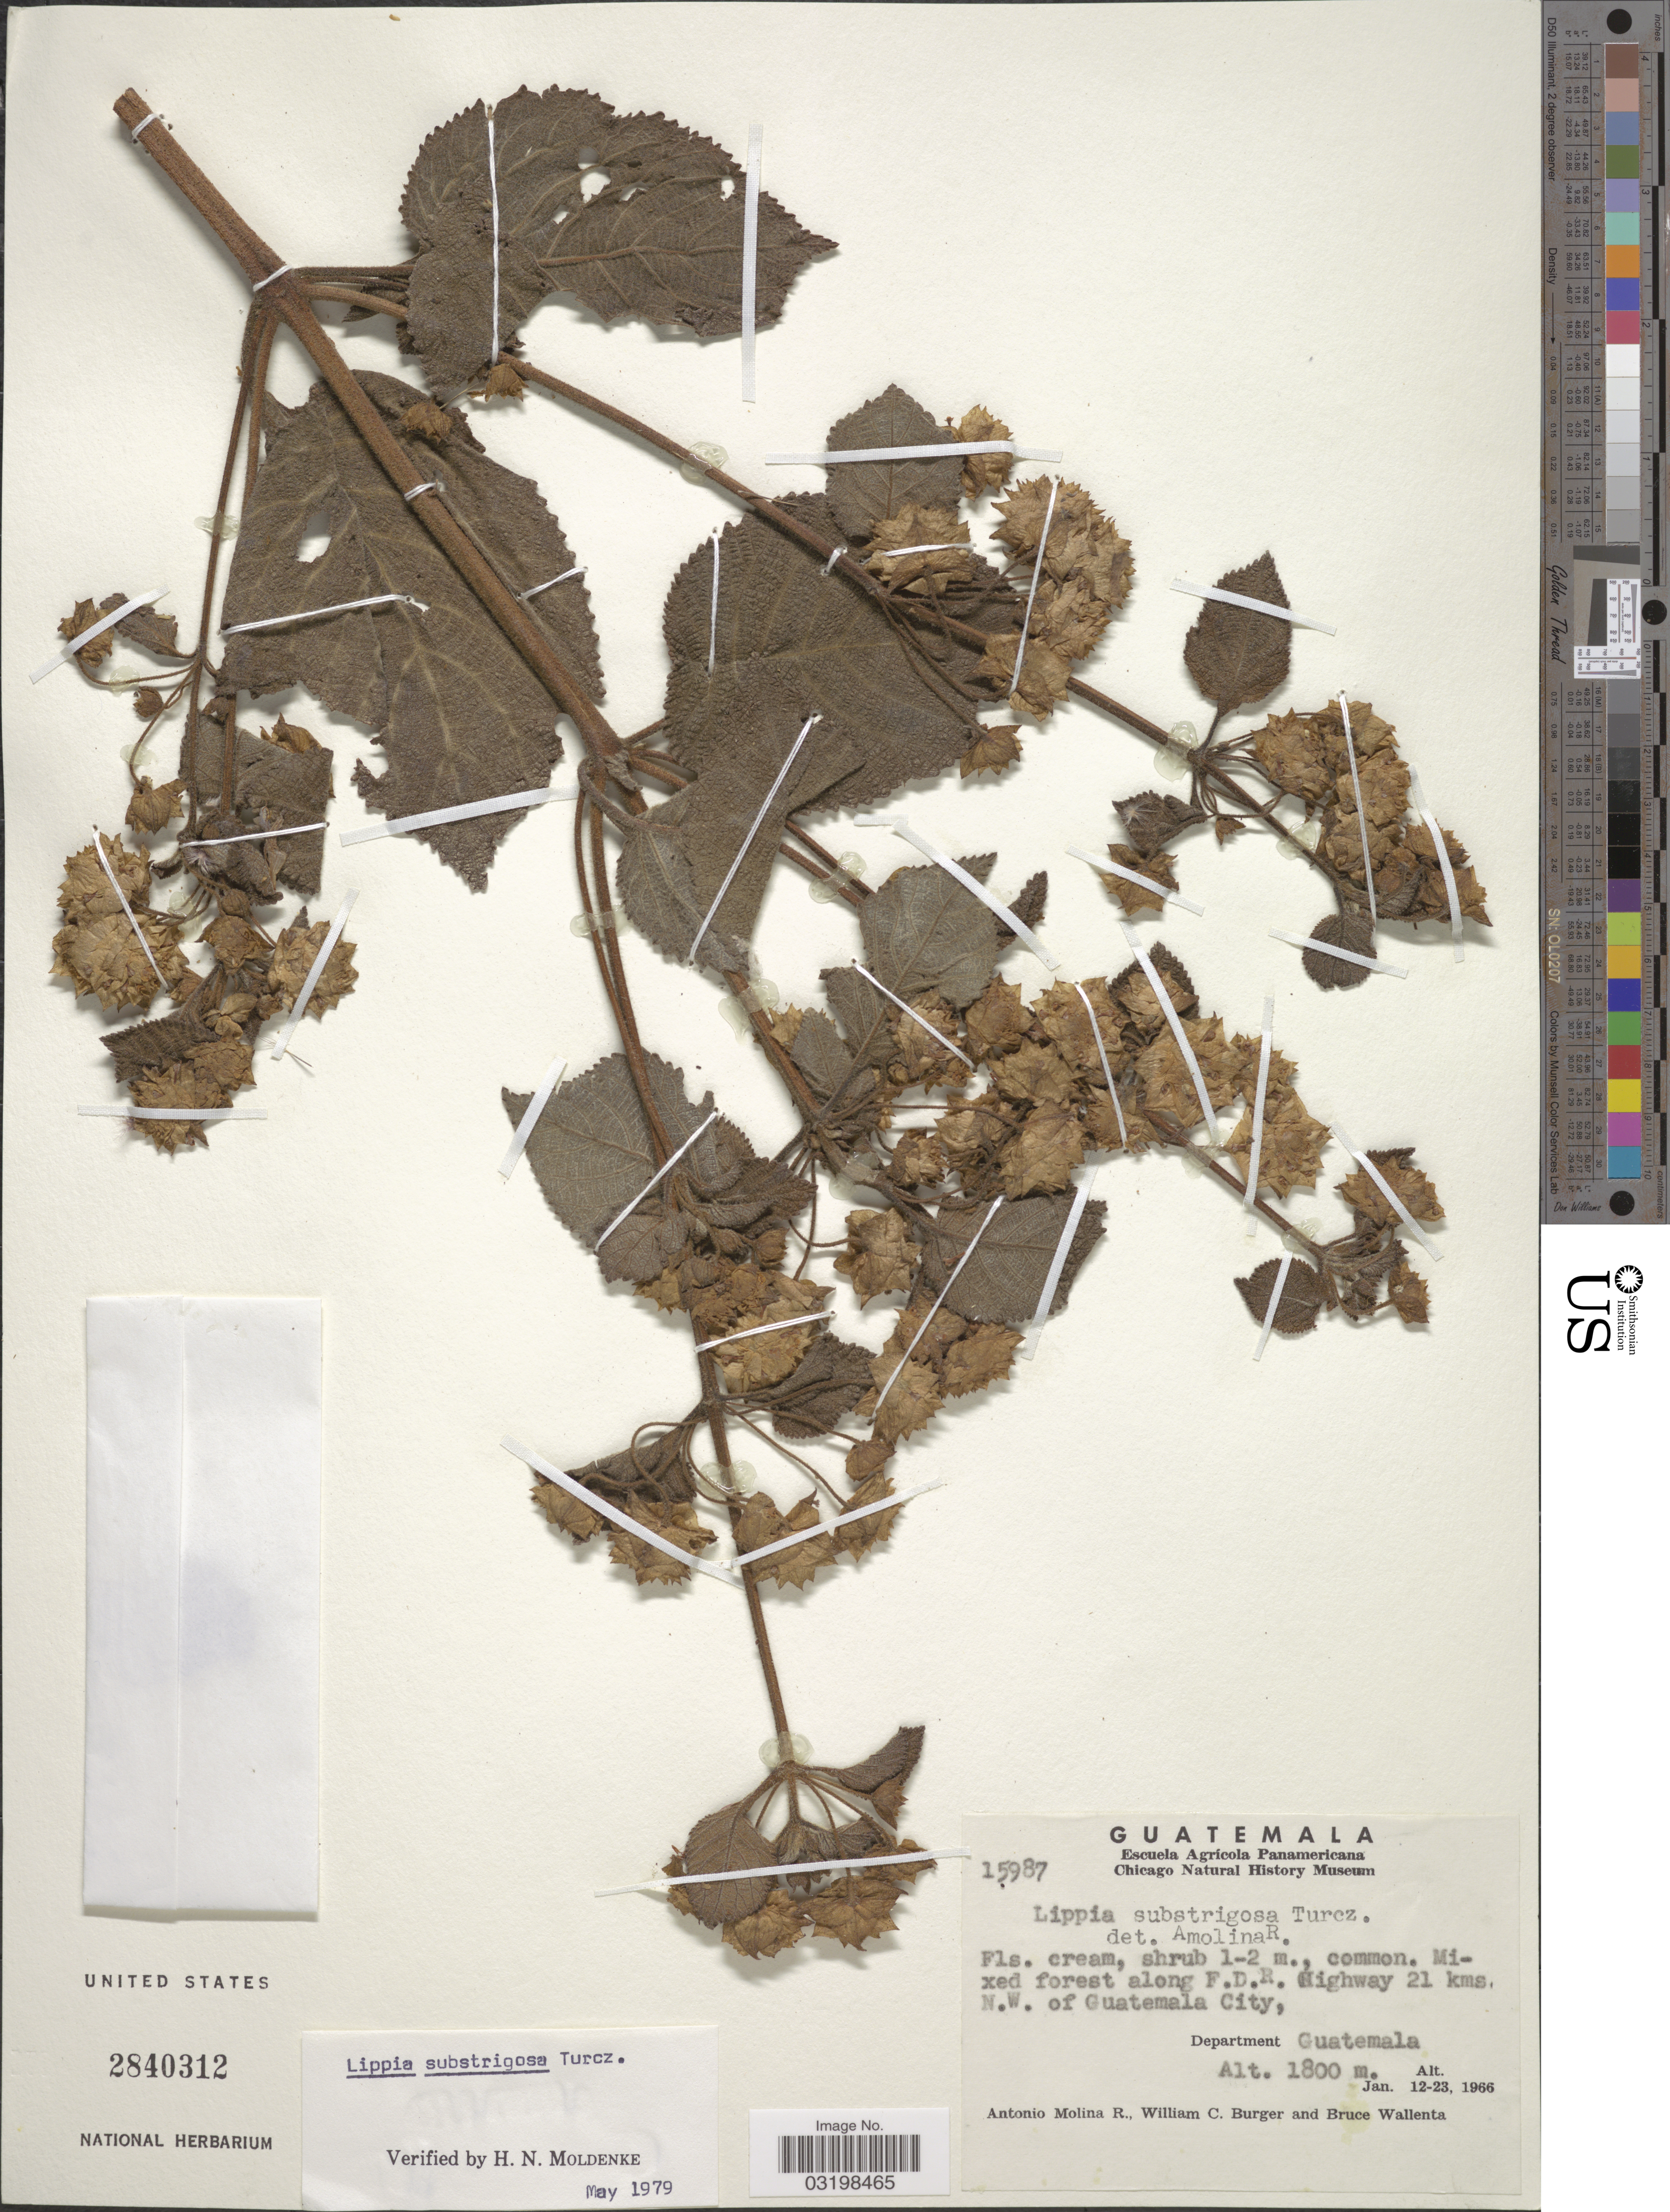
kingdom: Plantae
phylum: Tracheophyta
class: Magnoliopsida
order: Lamiales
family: Verbenaceae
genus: Lippia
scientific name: Lippia umbellata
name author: Cav.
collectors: A. Molina R., W. Burger & B. Wallenta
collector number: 15987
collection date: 1966-01-12/1966-01-23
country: Guatemala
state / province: Guatemala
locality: Mixed forest along F.D.R. Highway 21 kms. N.W. of Guatemala City, Department Guatemala.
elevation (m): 1800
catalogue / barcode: US 2840312